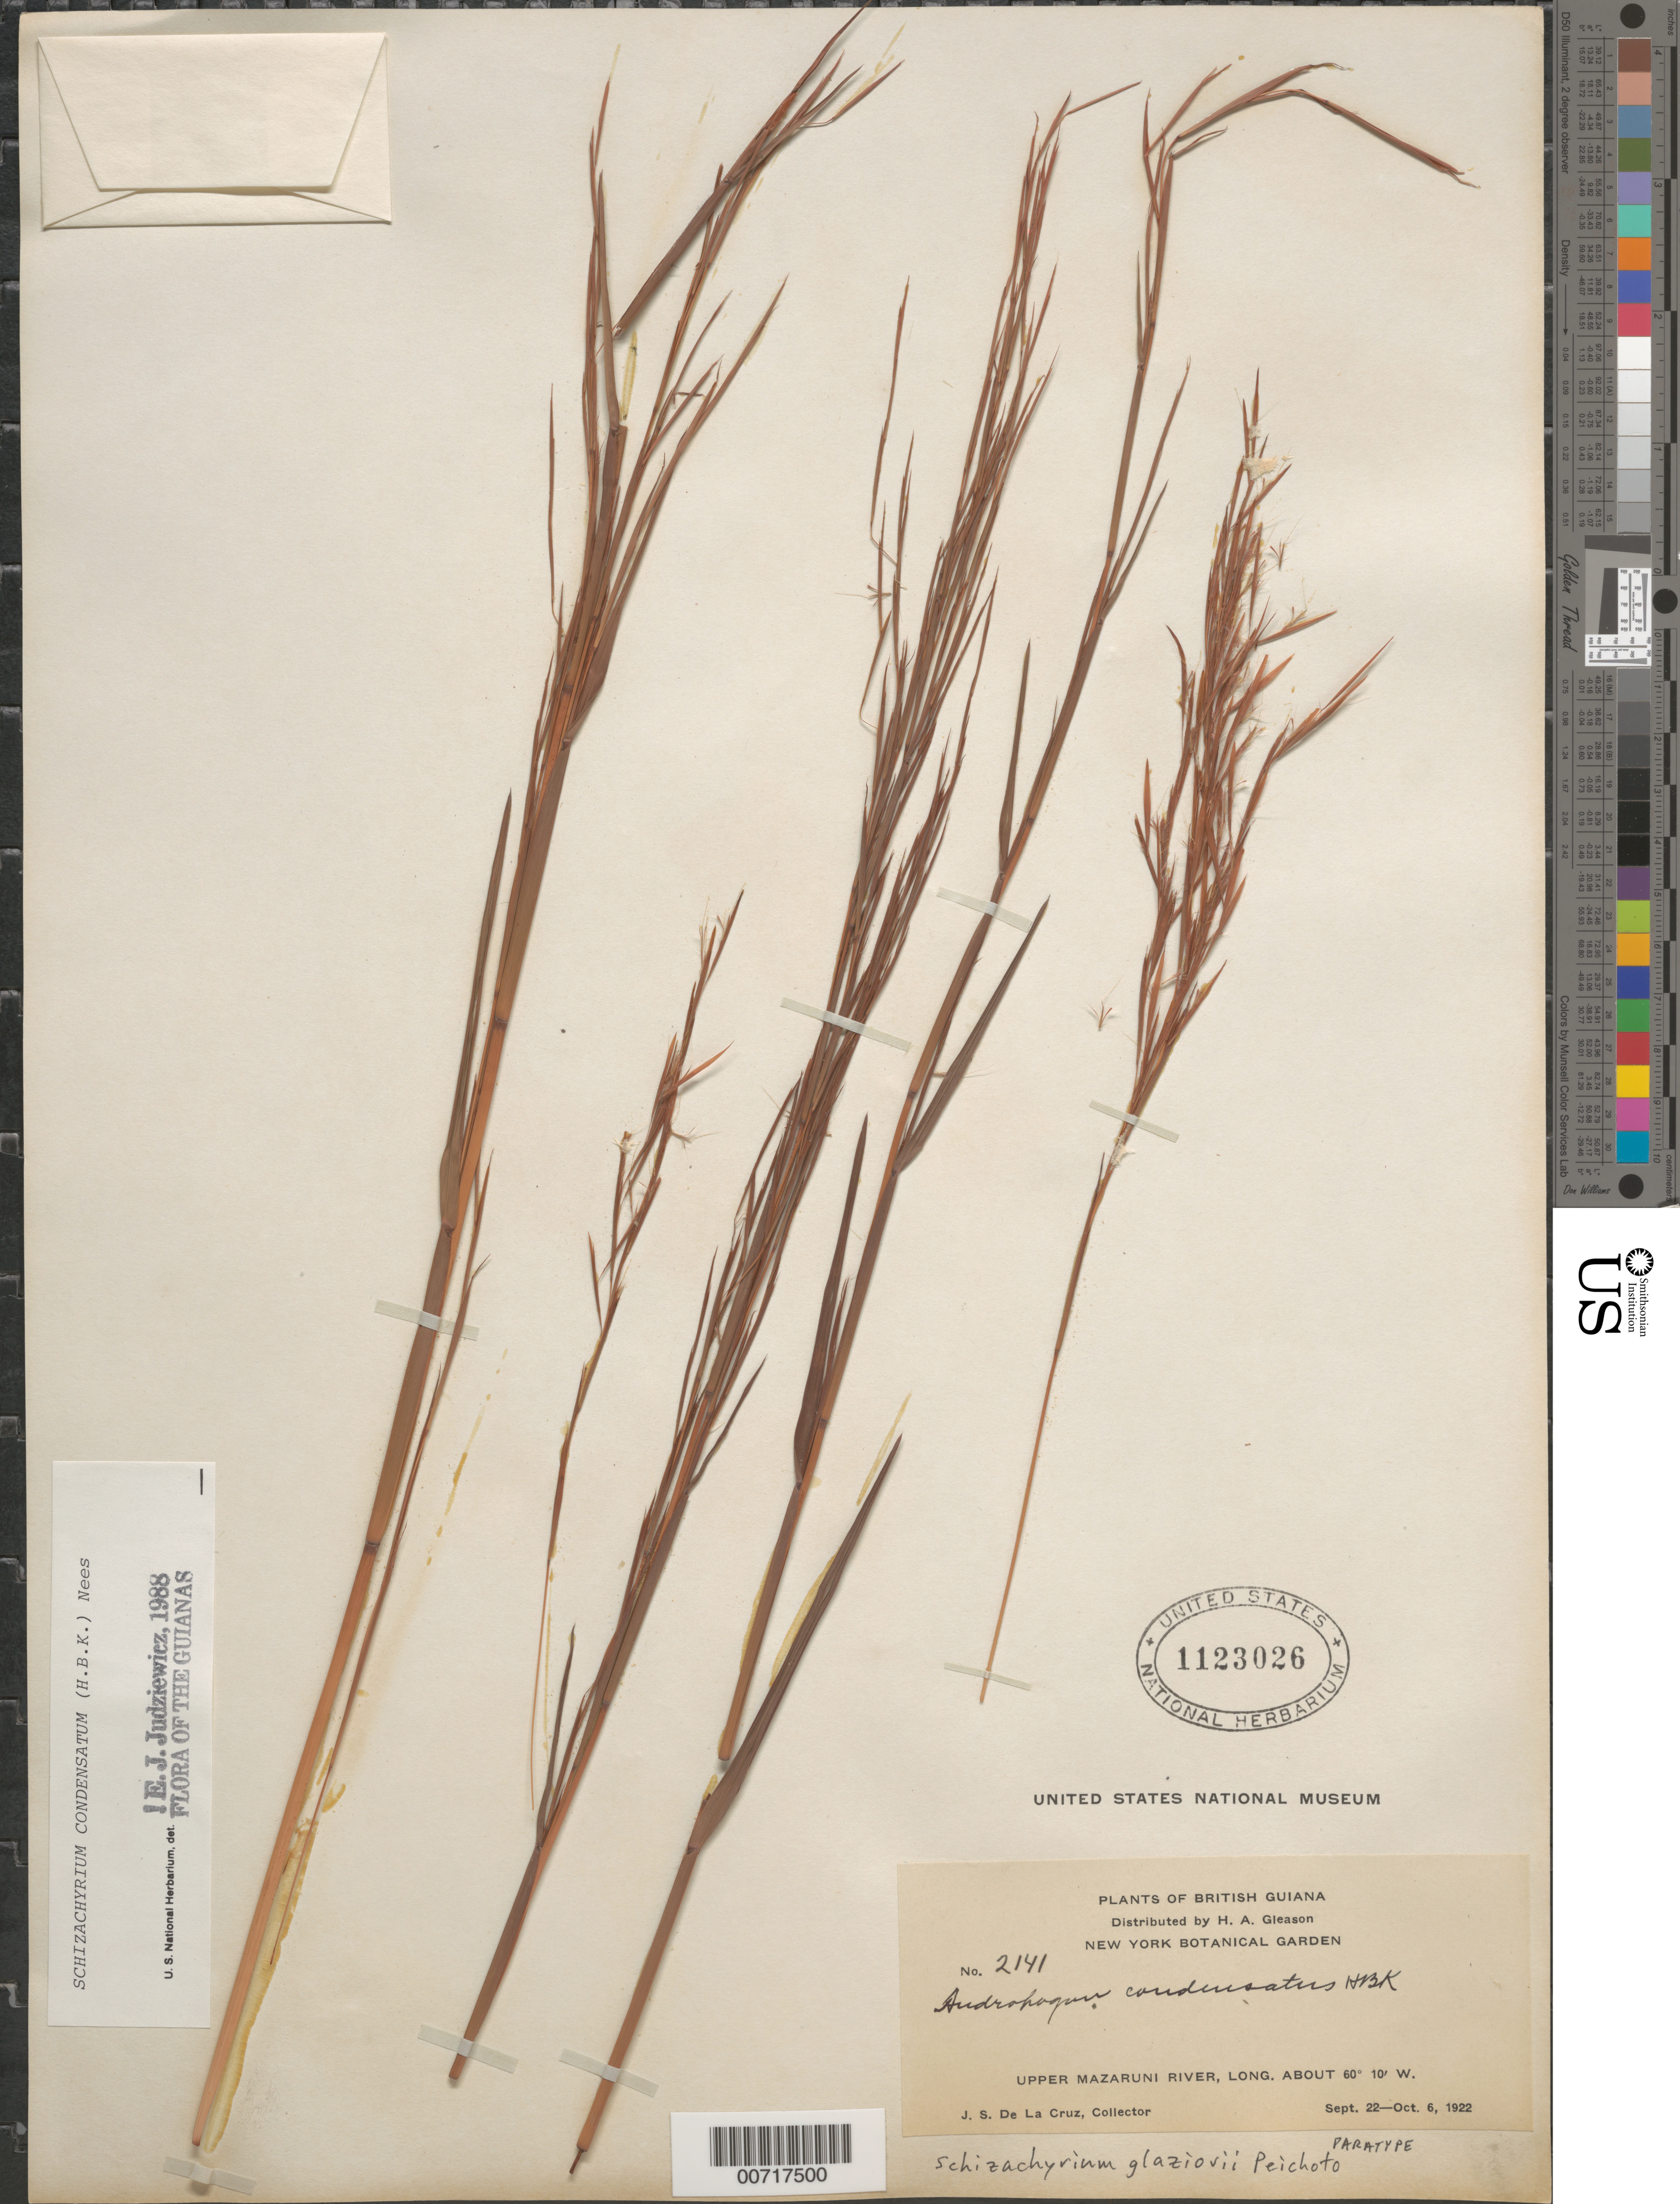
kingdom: Plantae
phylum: Tracheophyta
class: Liliopsida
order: Poales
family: Poaceae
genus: Schizachyrium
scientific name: Schizachyrium glaziovii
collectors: J. S. de la Cruz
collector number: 2141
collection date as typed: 22-Sep-22 to 6-Oct-22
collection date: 1922-09-22/1922-10-06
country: Guyana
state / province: Cuyuni-Mazaruni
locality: Upper Mazaruni R.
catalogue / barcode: US 1123026